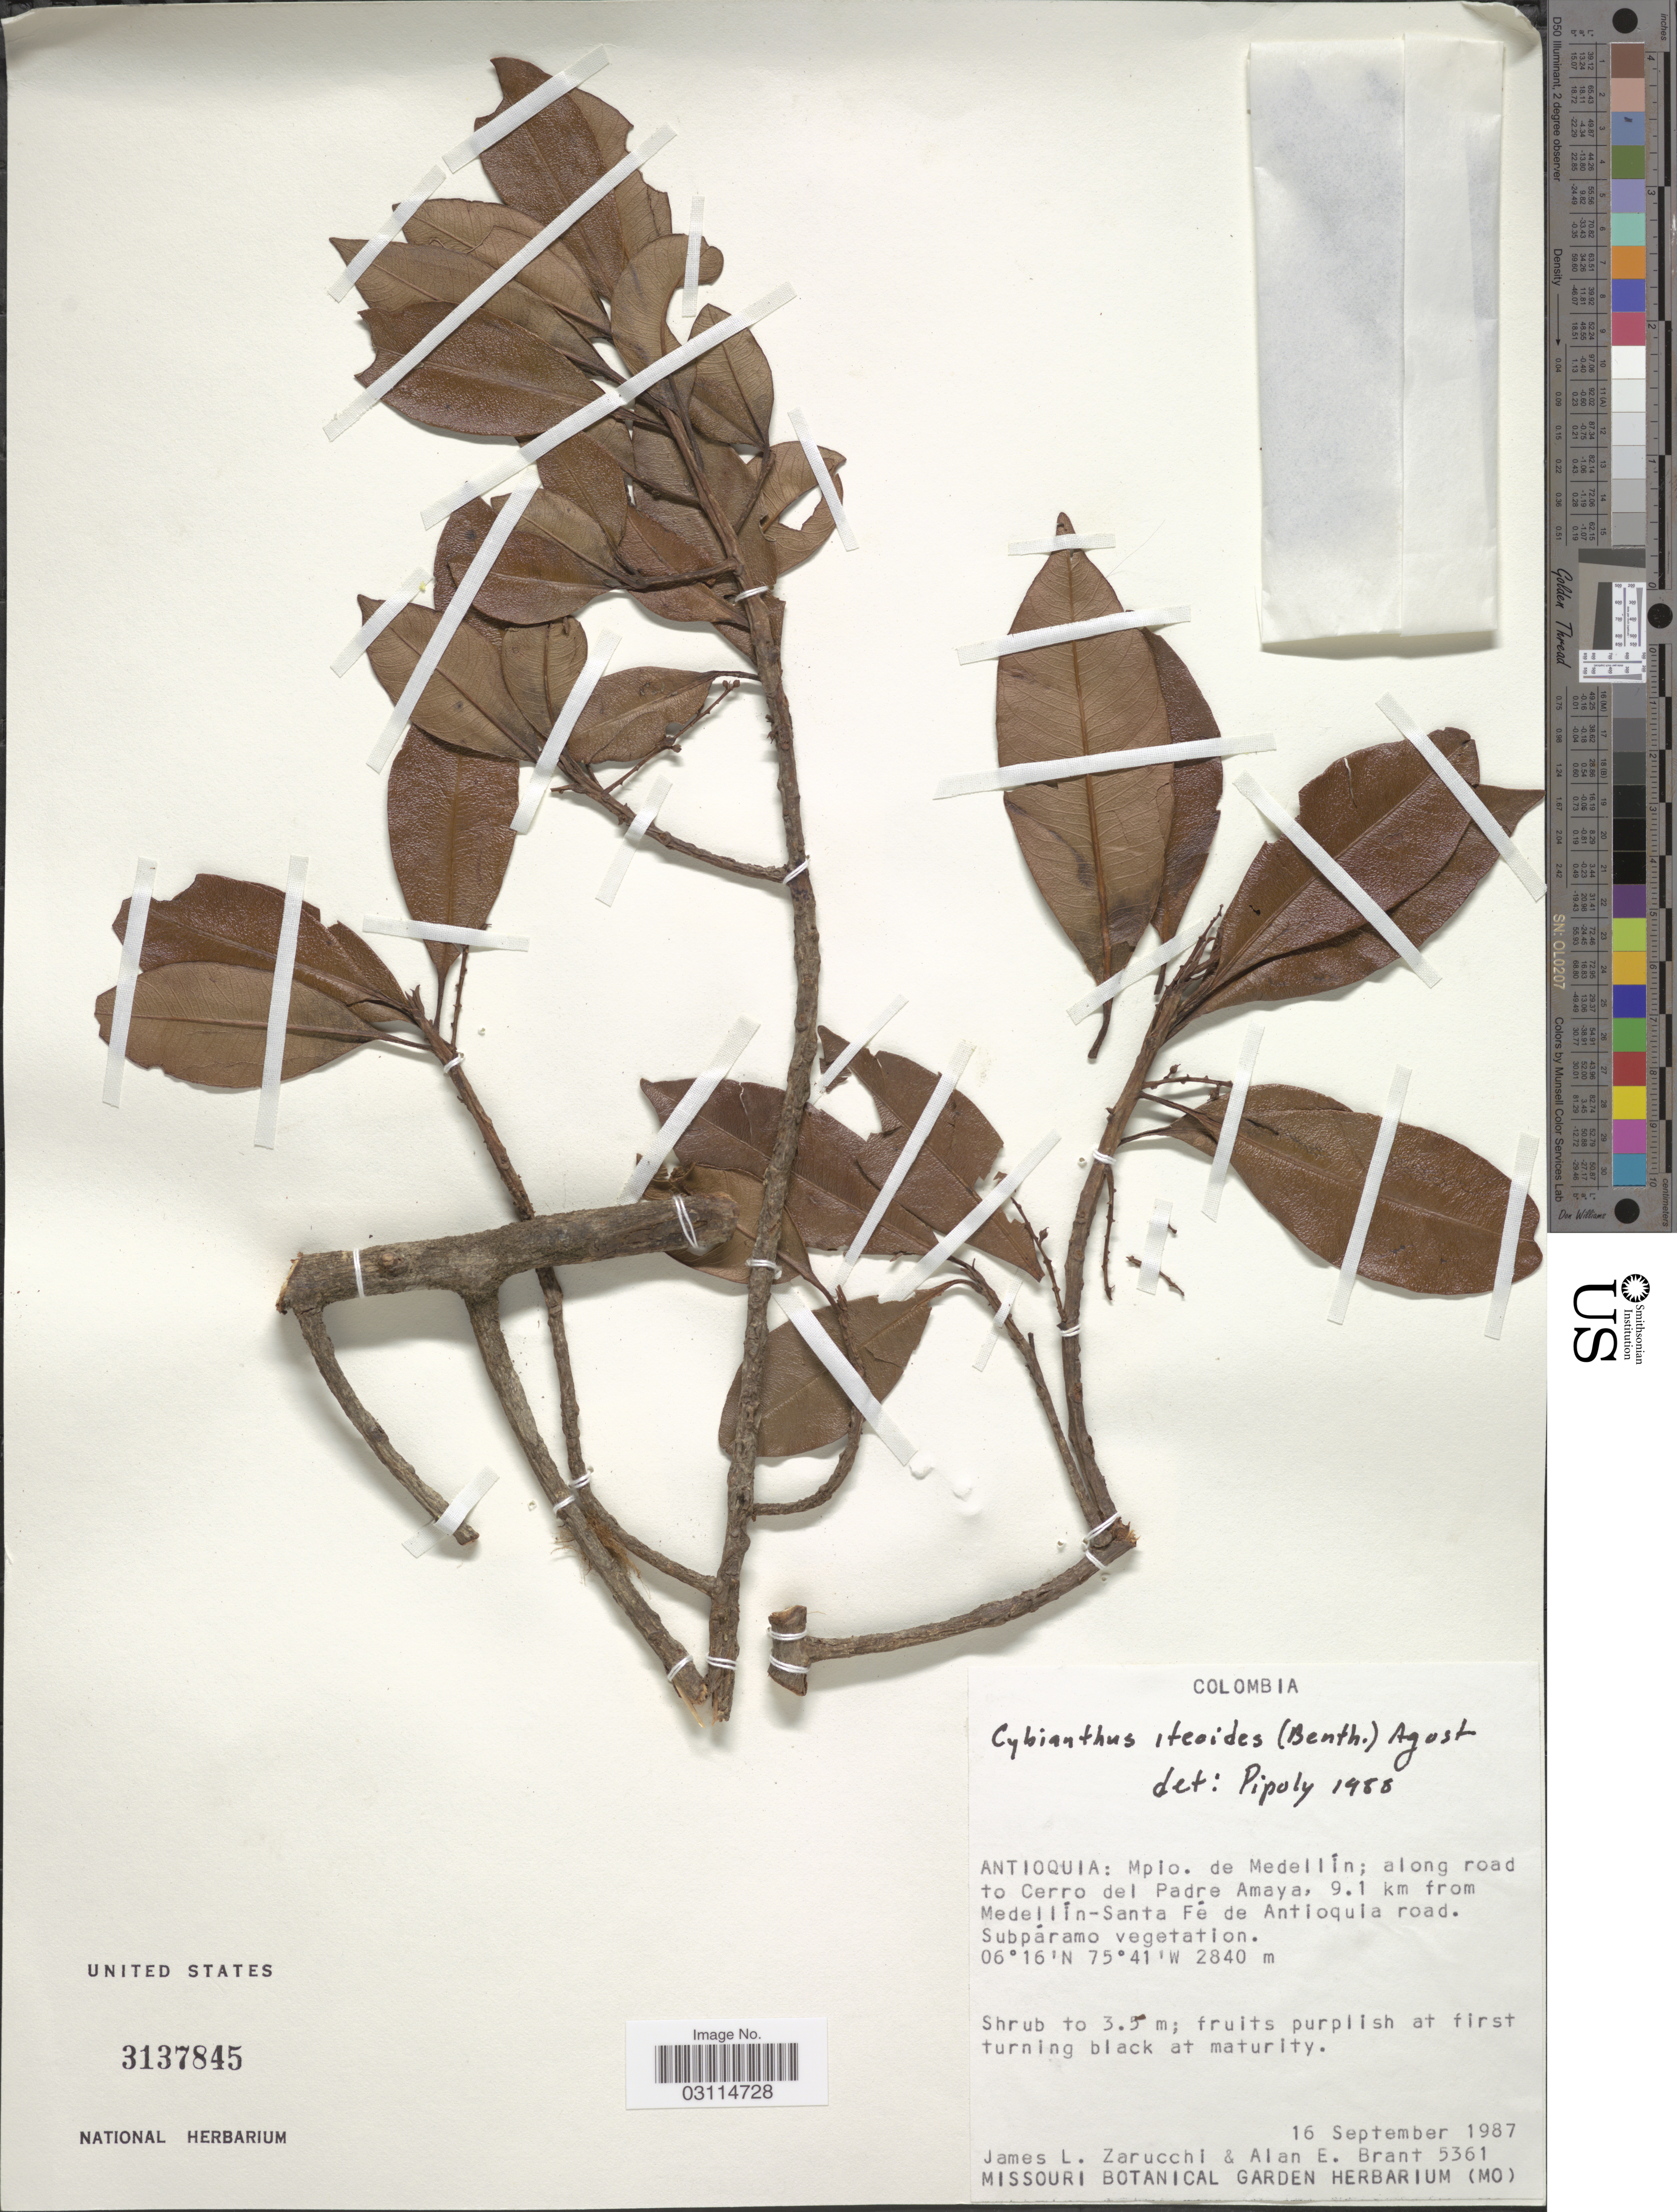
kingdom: Plantae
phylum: Tracheophyta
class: Magnoliopsida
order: Ericales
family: Primulaceae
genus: Cybianthus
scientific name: Cybianthus iteoides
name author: (Benth.) G. Agostini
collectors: J. L. Zarucchi & A. Brant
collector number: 5361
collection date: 1987-09-16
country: Colombia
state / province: Antioquia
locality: Mpio. de Medellín; along road to Cerro del Padre Amaya, 9.1 km from Medellín-Santa Fé de Antioquia road.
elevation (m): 2840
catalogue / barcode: US 3137845